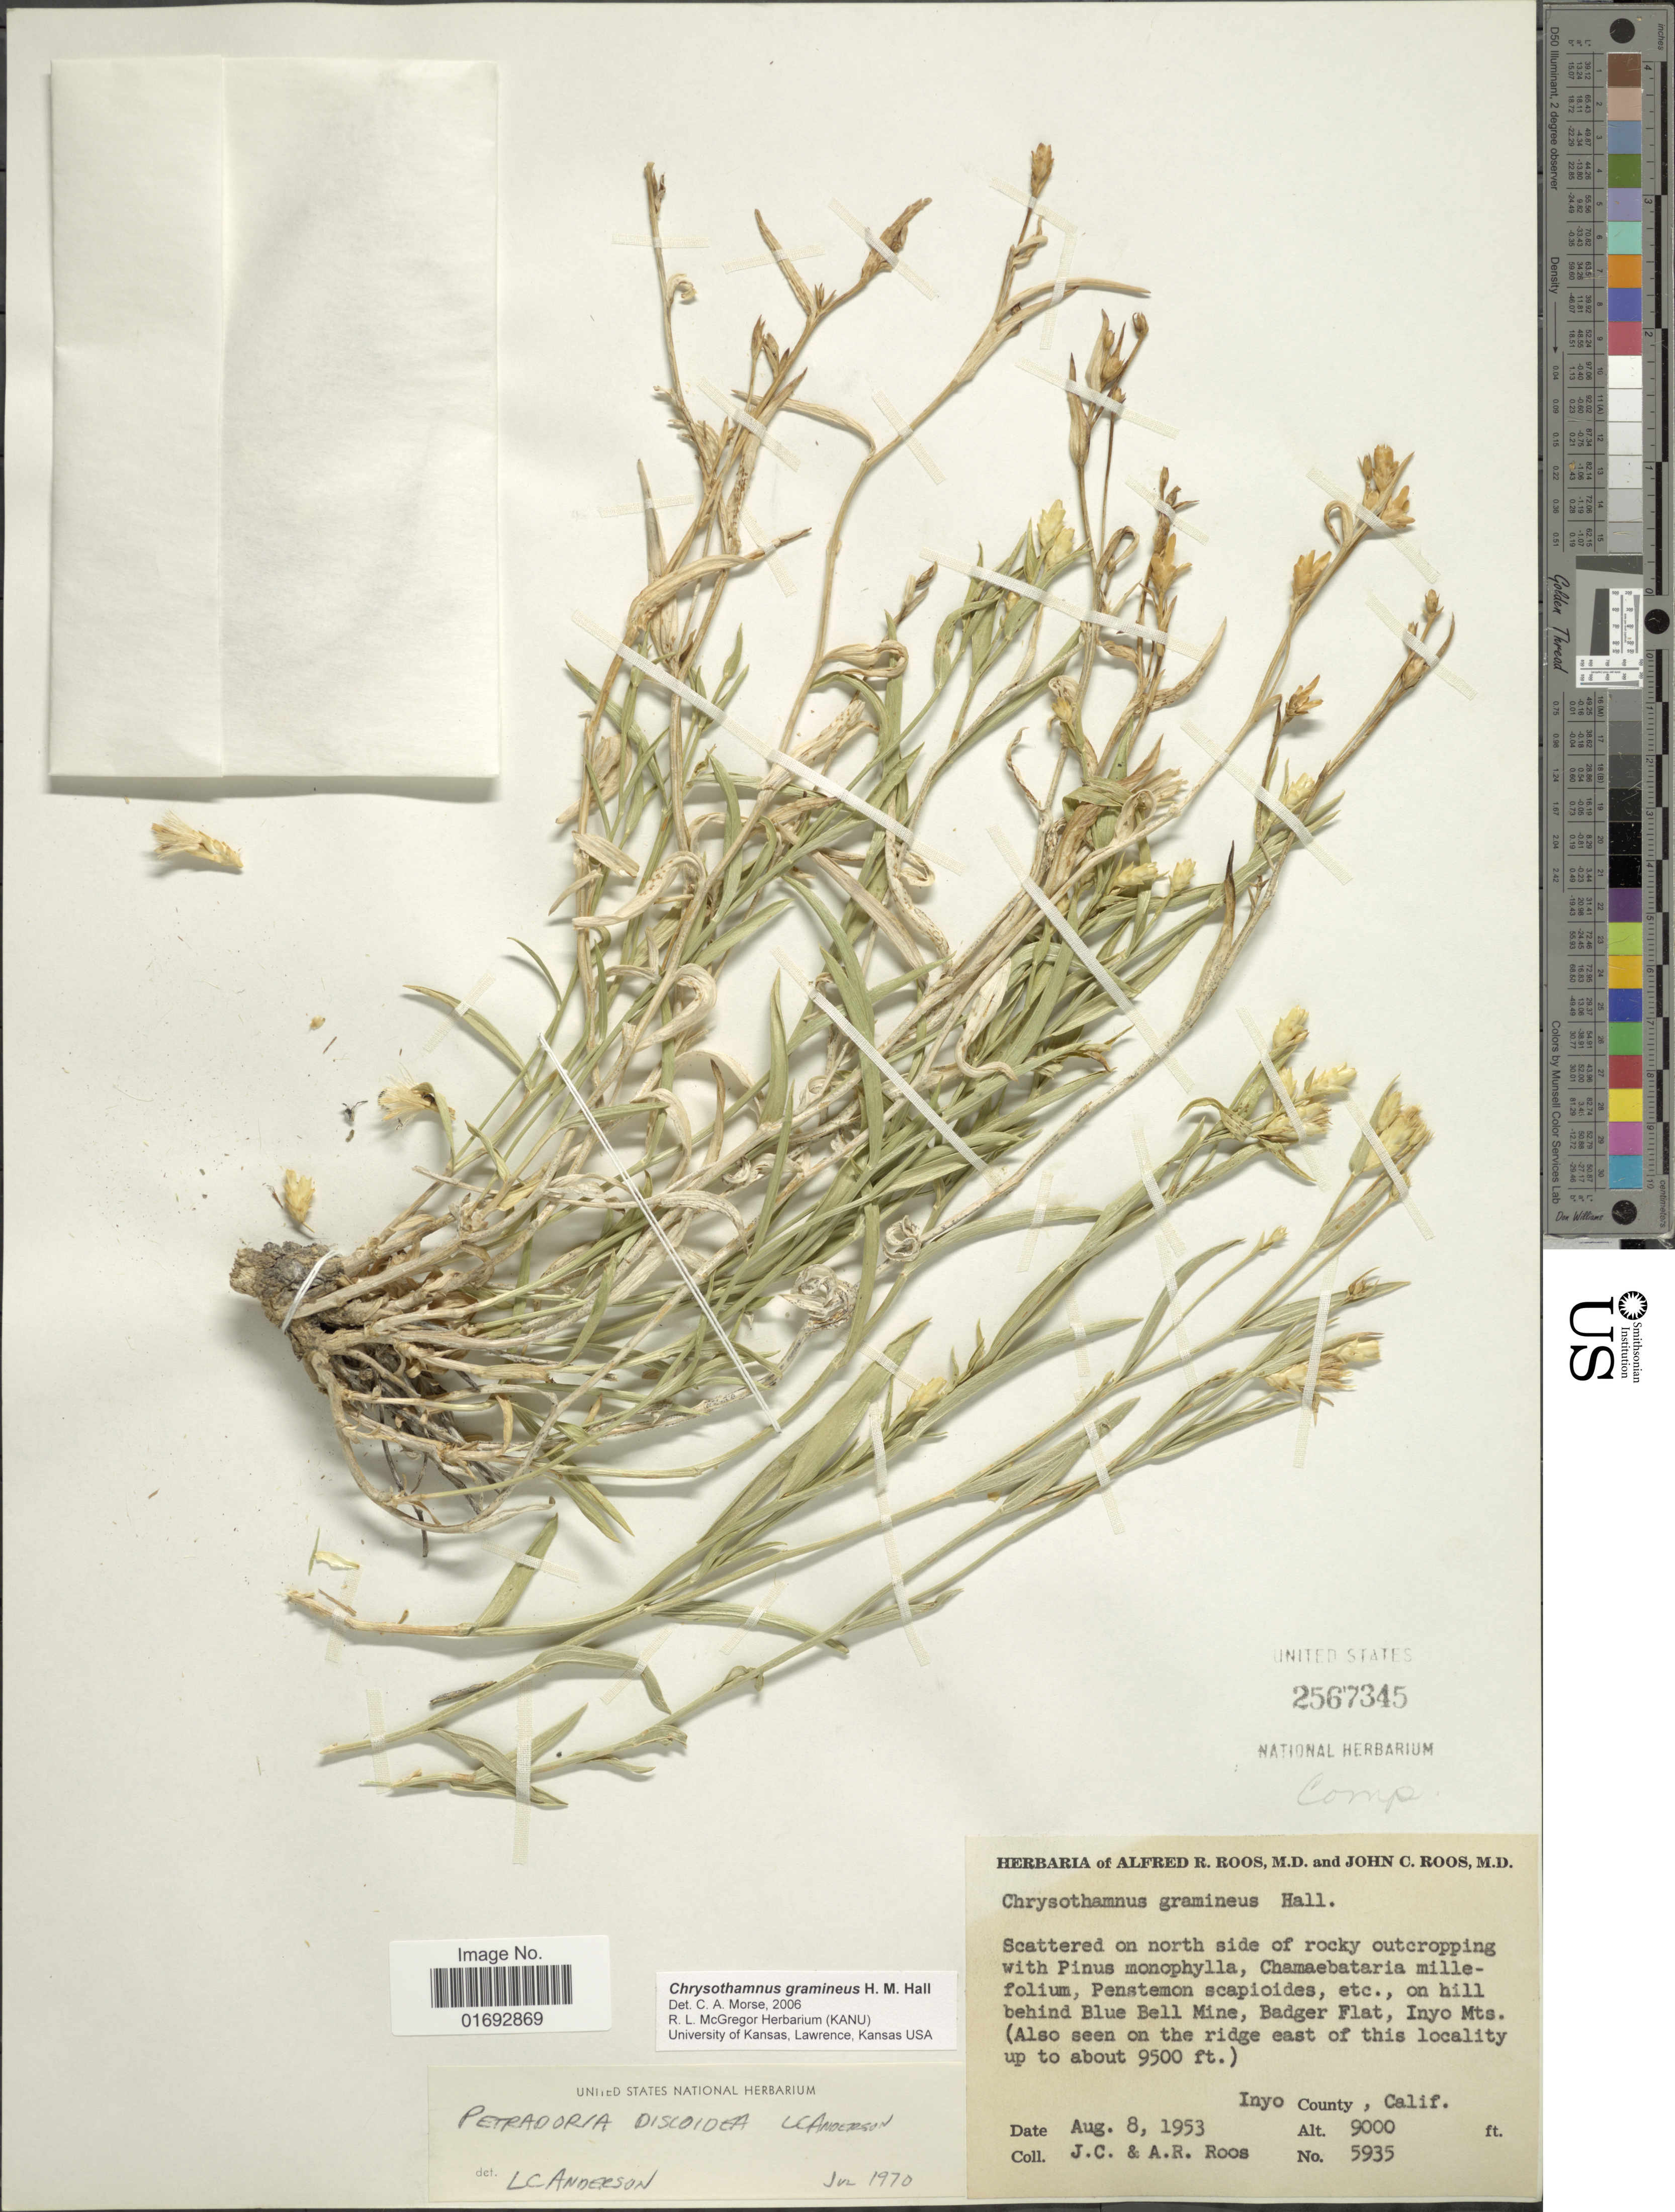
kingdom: Plantae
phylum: Tracheophyta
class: Magnoliopsida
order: Asterales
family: Asteraceae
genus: Cuniculotinus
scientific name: Cuniculotinus gramineus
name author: (H.M. Hall) et al.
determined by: Urbatsch, Lowell E., Curator (LSU), Louisiana State University (UNITED STATES)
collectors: J. C. Roos & A. R. Roos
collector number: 5935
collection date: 1953-08-08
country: United States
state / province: California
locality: Scattered on north side of rocky outcropping, on hill behind Blue Bell Mine Flat, Inyo Mts. (also seen on the ridge east of this locality up to about 9500 ft.)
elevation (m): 3018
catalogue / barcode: US 2567345